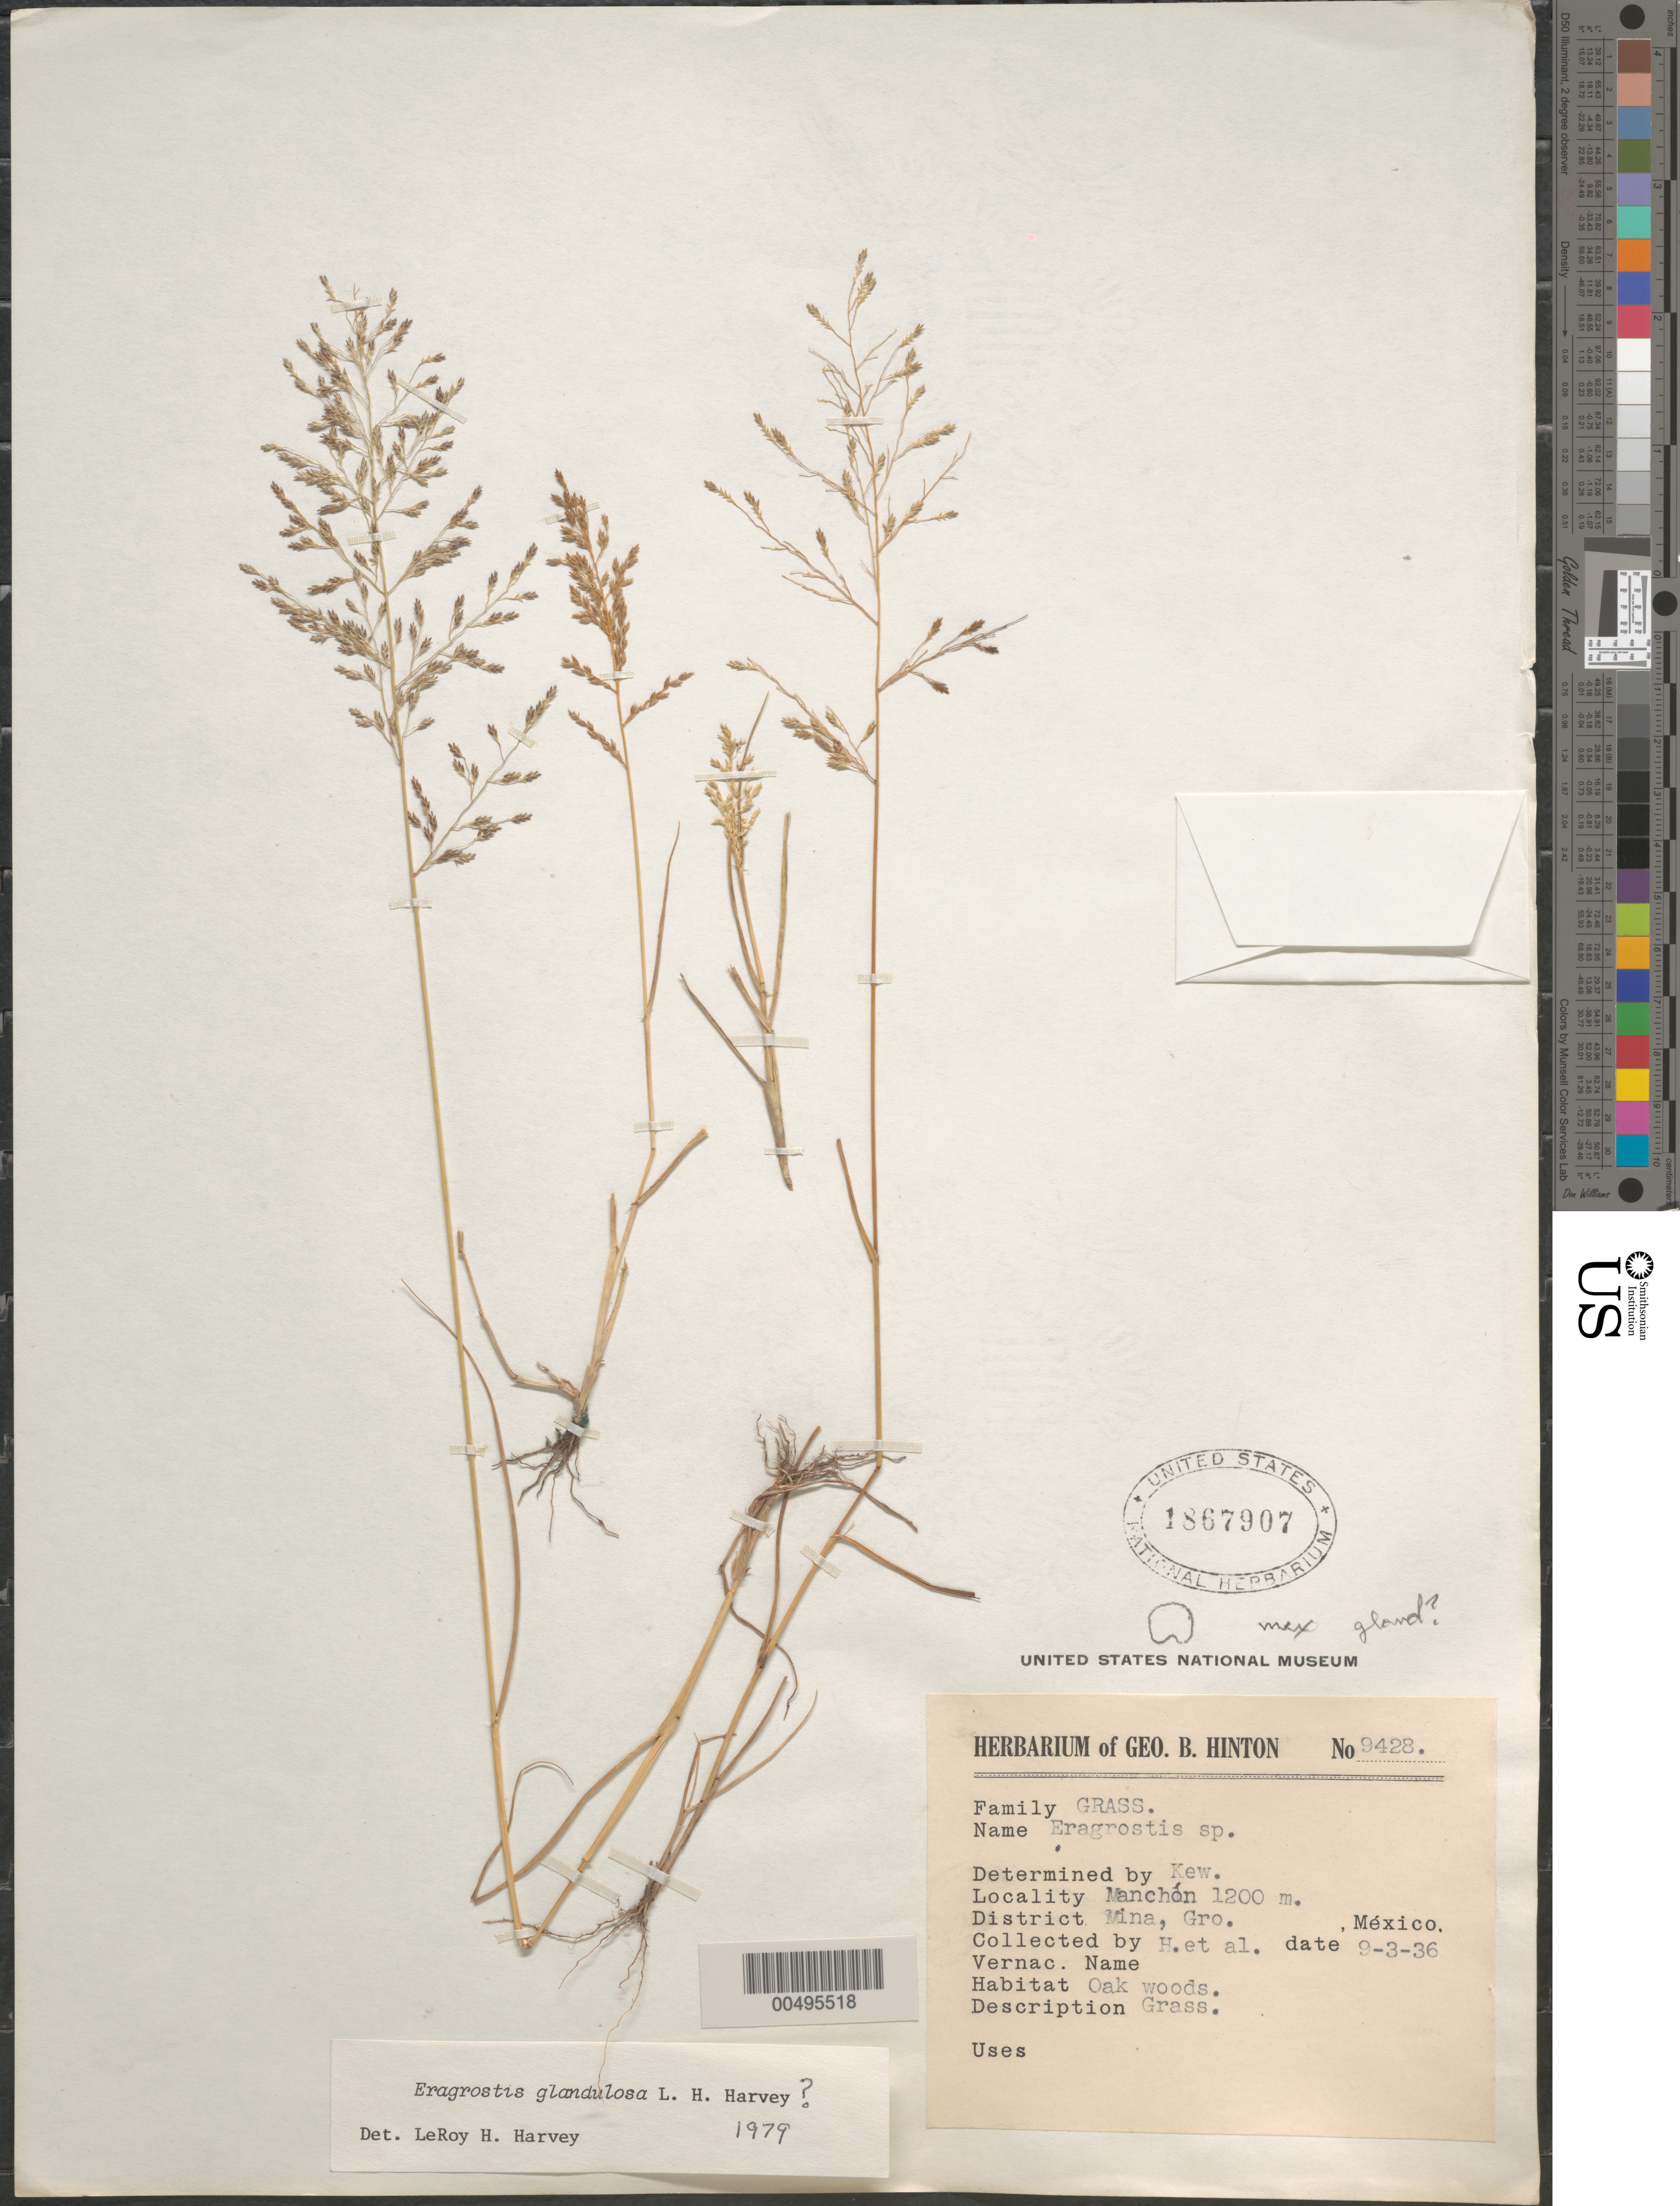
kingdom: Plantae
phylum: Tracheophyta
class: Liliopsida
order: Poales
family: Poaceae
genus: Eragrostis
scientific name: Eragrostis glandulosa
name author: L.H. Harv.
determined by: Harvey, L. H.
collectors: G. B. Hinton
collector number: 9428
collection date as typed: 9 Mar 1936 or 3 Sep 1936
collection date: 1936-03-09 or 1936-09-03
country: Mexico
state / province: Guerrero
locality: Manchón, Mina Dist.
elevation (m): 1200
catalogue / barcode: US 1867907